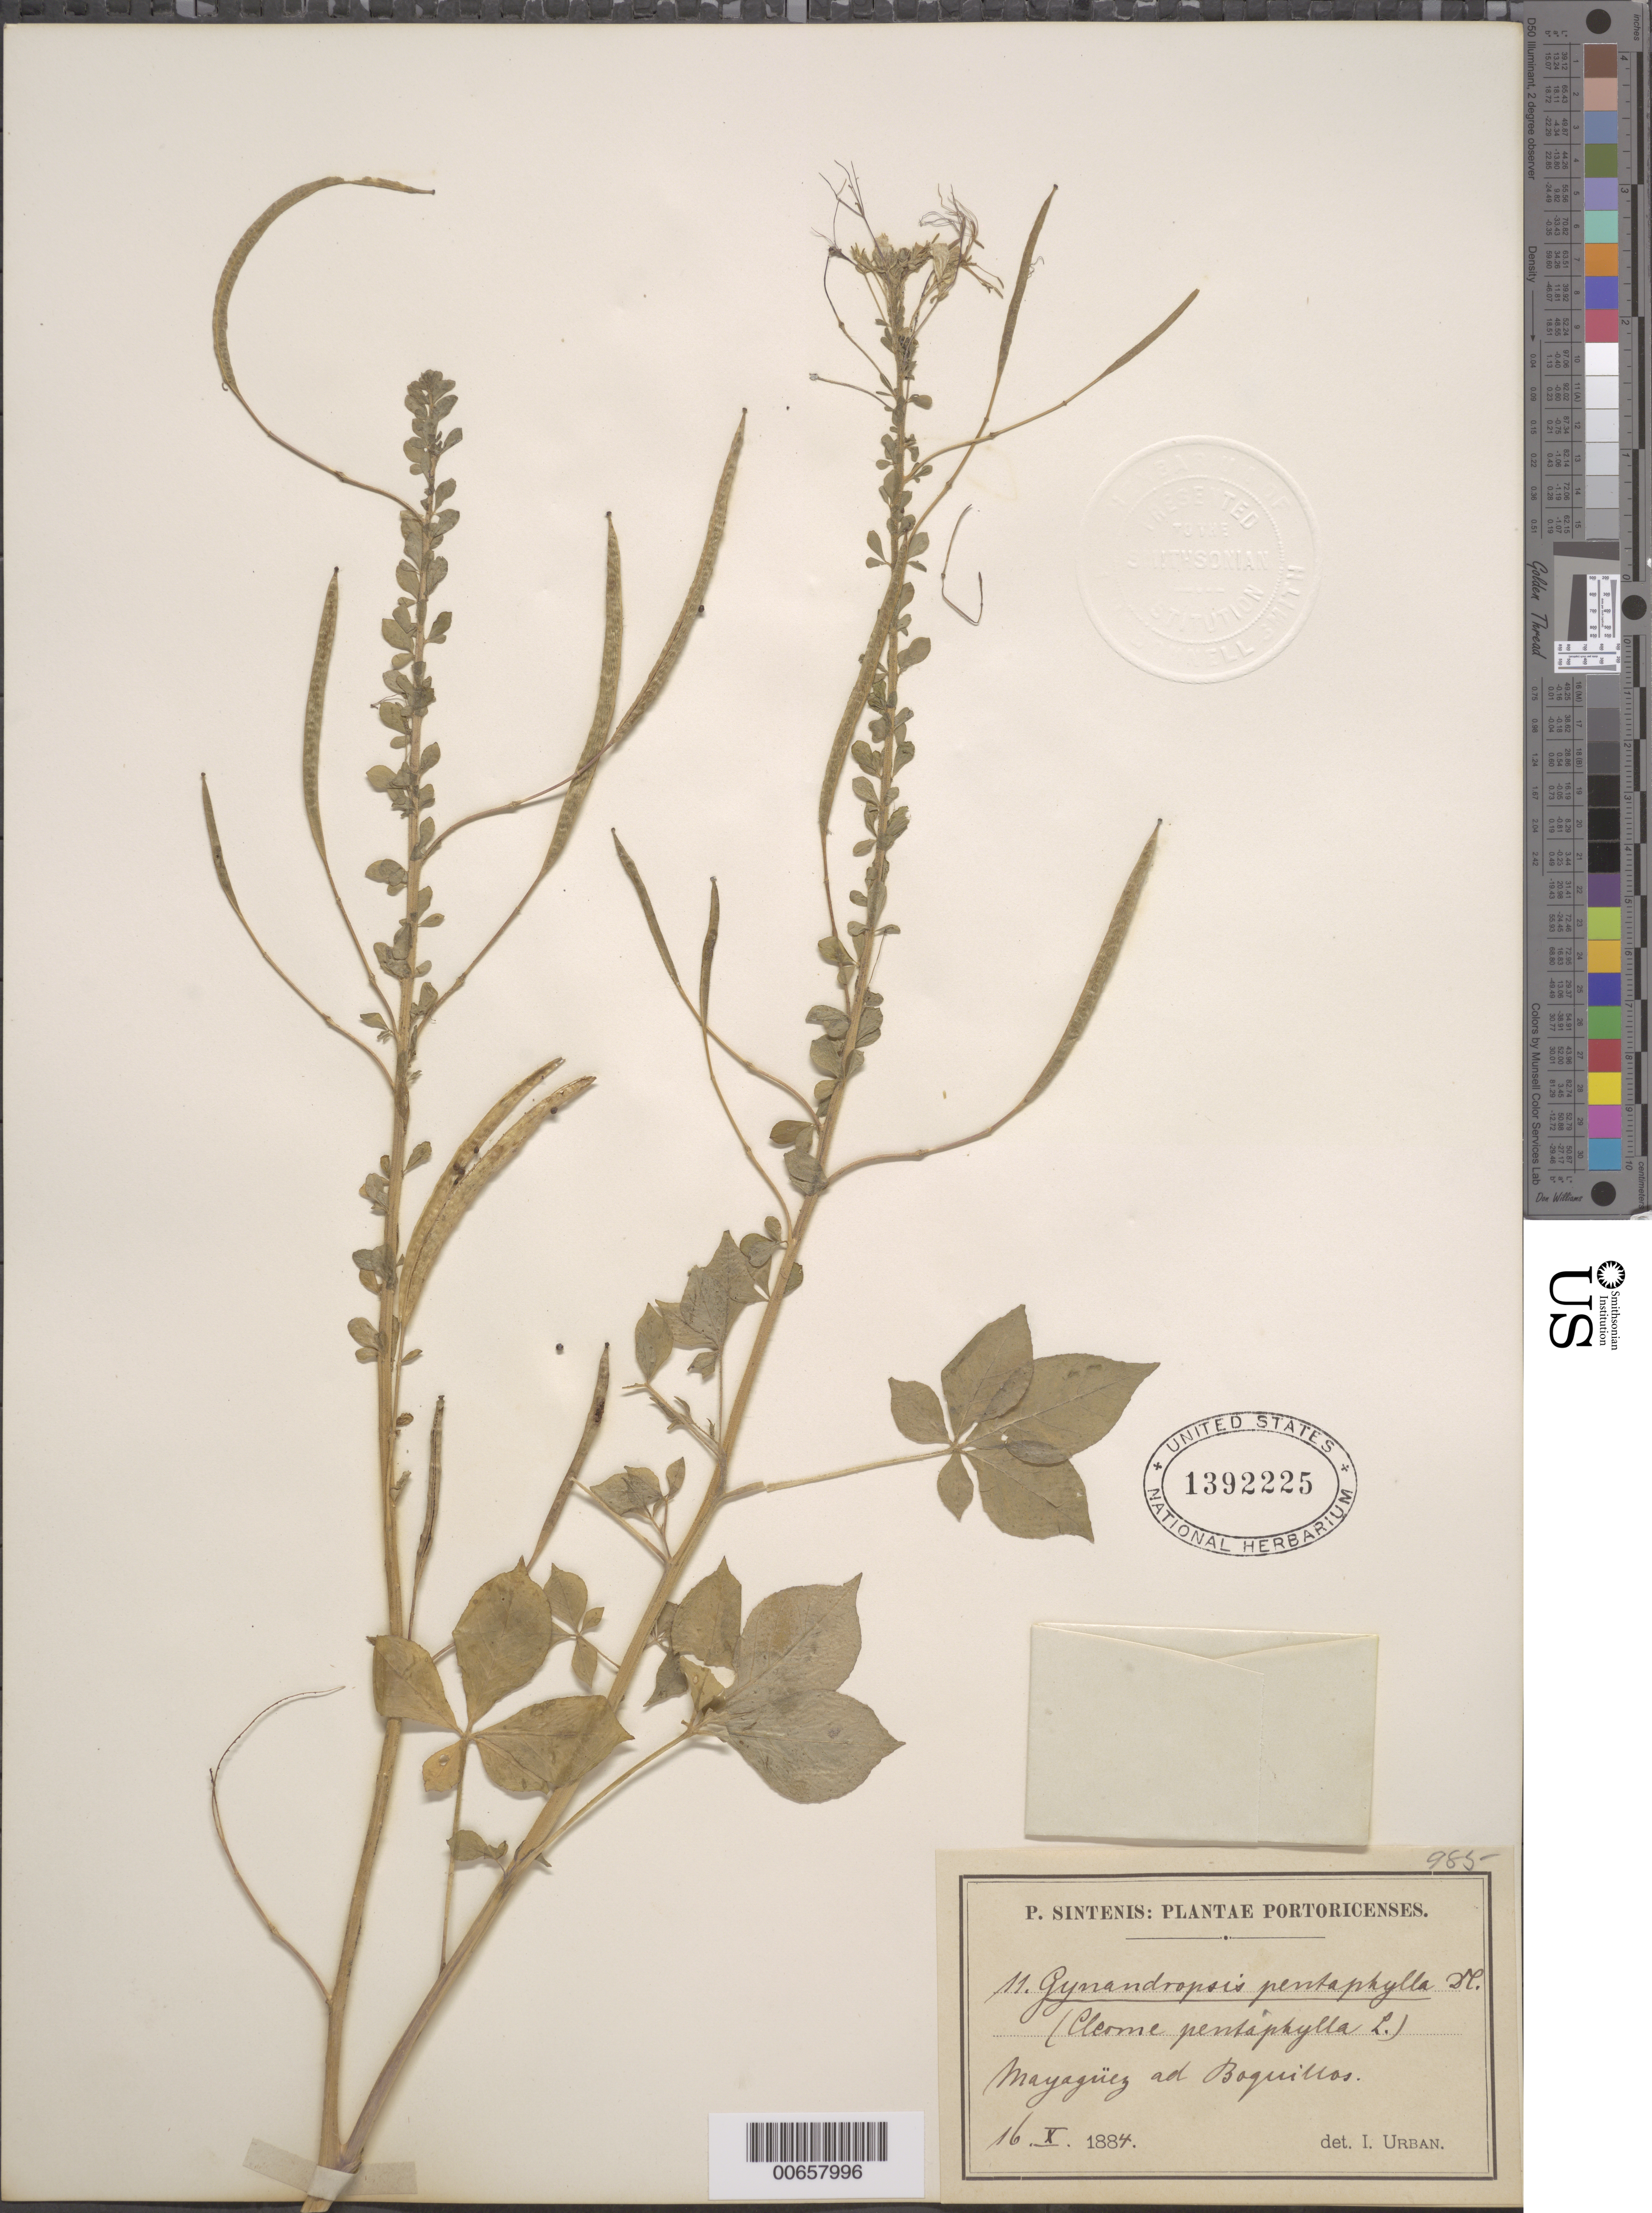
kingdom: Plantae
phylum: Tracheophyta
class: Magnoliopsida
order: Brassicales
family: Cleomaceae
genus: Gynandropsis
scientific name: Gynandropsis gynandra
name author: (L.) Briq.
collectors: P. Sintenis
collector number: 11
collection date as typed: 16 Oct 1884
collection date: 1884-10-16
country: Puerto Rico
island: Greater Antilles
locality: Mayaguez ad Boquillas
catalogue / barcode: US 1392225